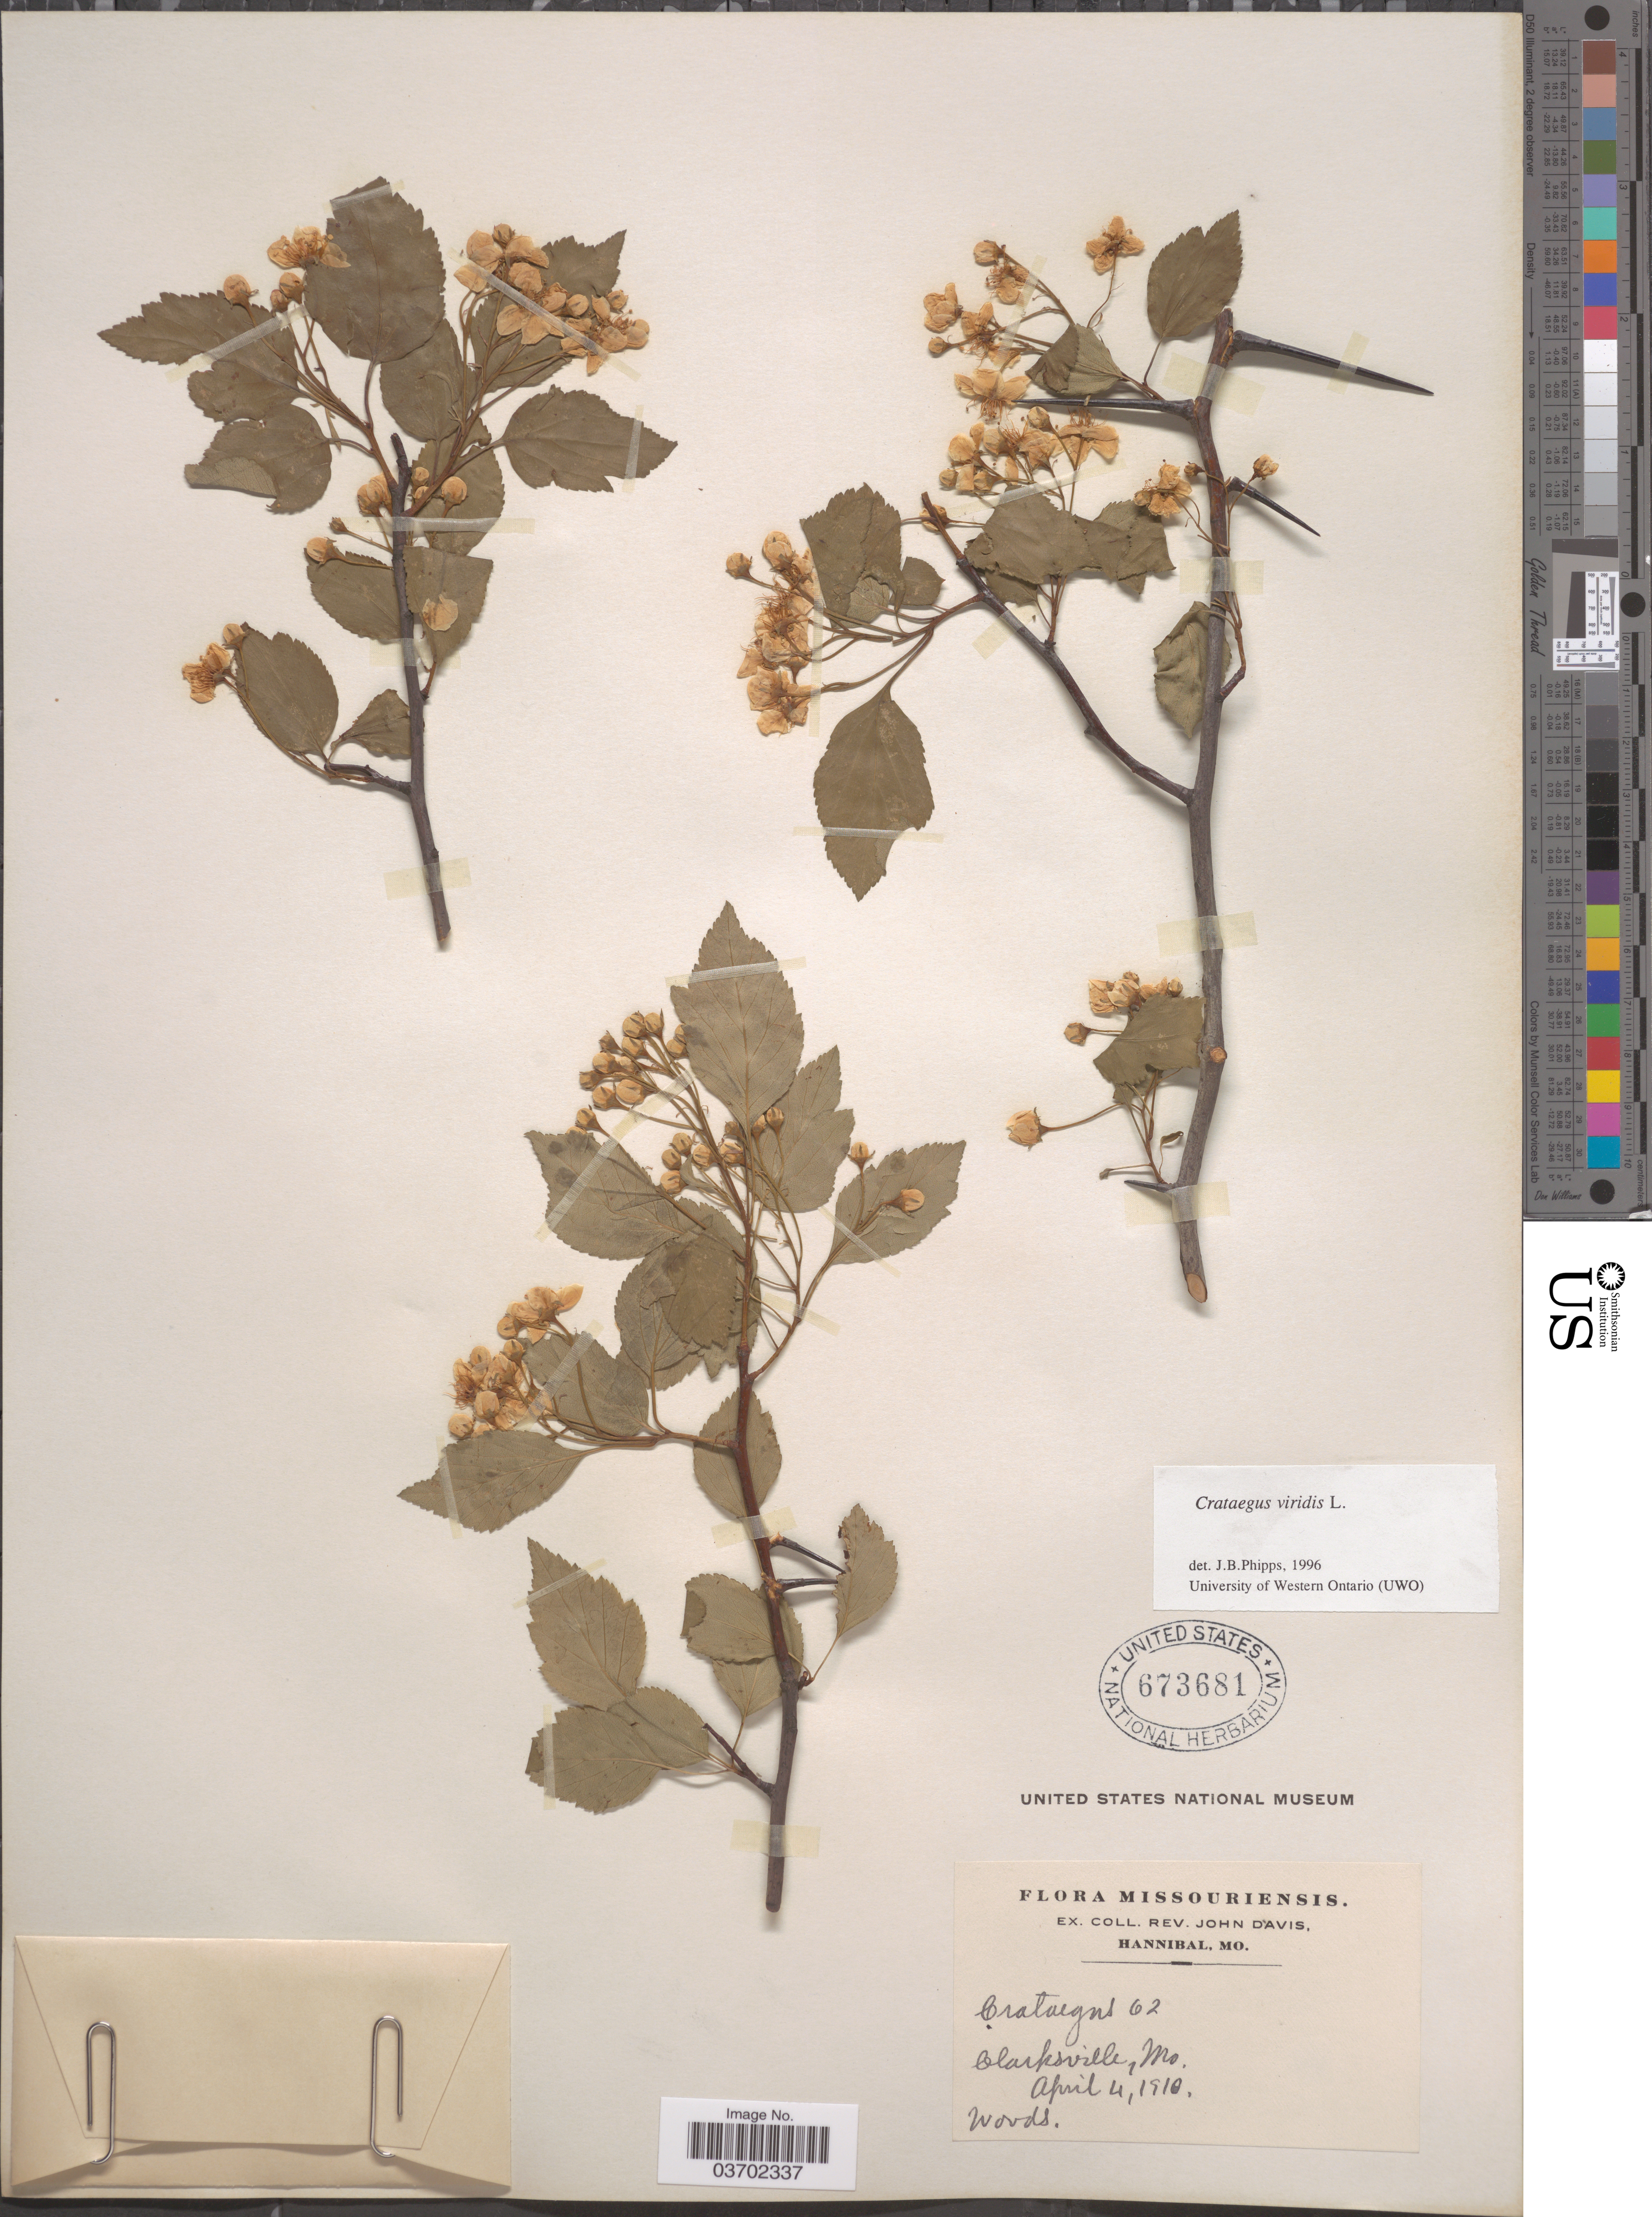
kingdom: Plantae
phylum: Tracheophyta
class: Magnoliopsida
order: Rosales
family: Rosaceae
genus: Crataegus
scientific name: Crataegus viridis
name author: L.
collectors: ex herb. Rev. John Davis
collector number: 62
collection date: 1910-04-04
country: United States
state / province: Missouri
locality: Clarksville.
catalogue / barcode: US 673681